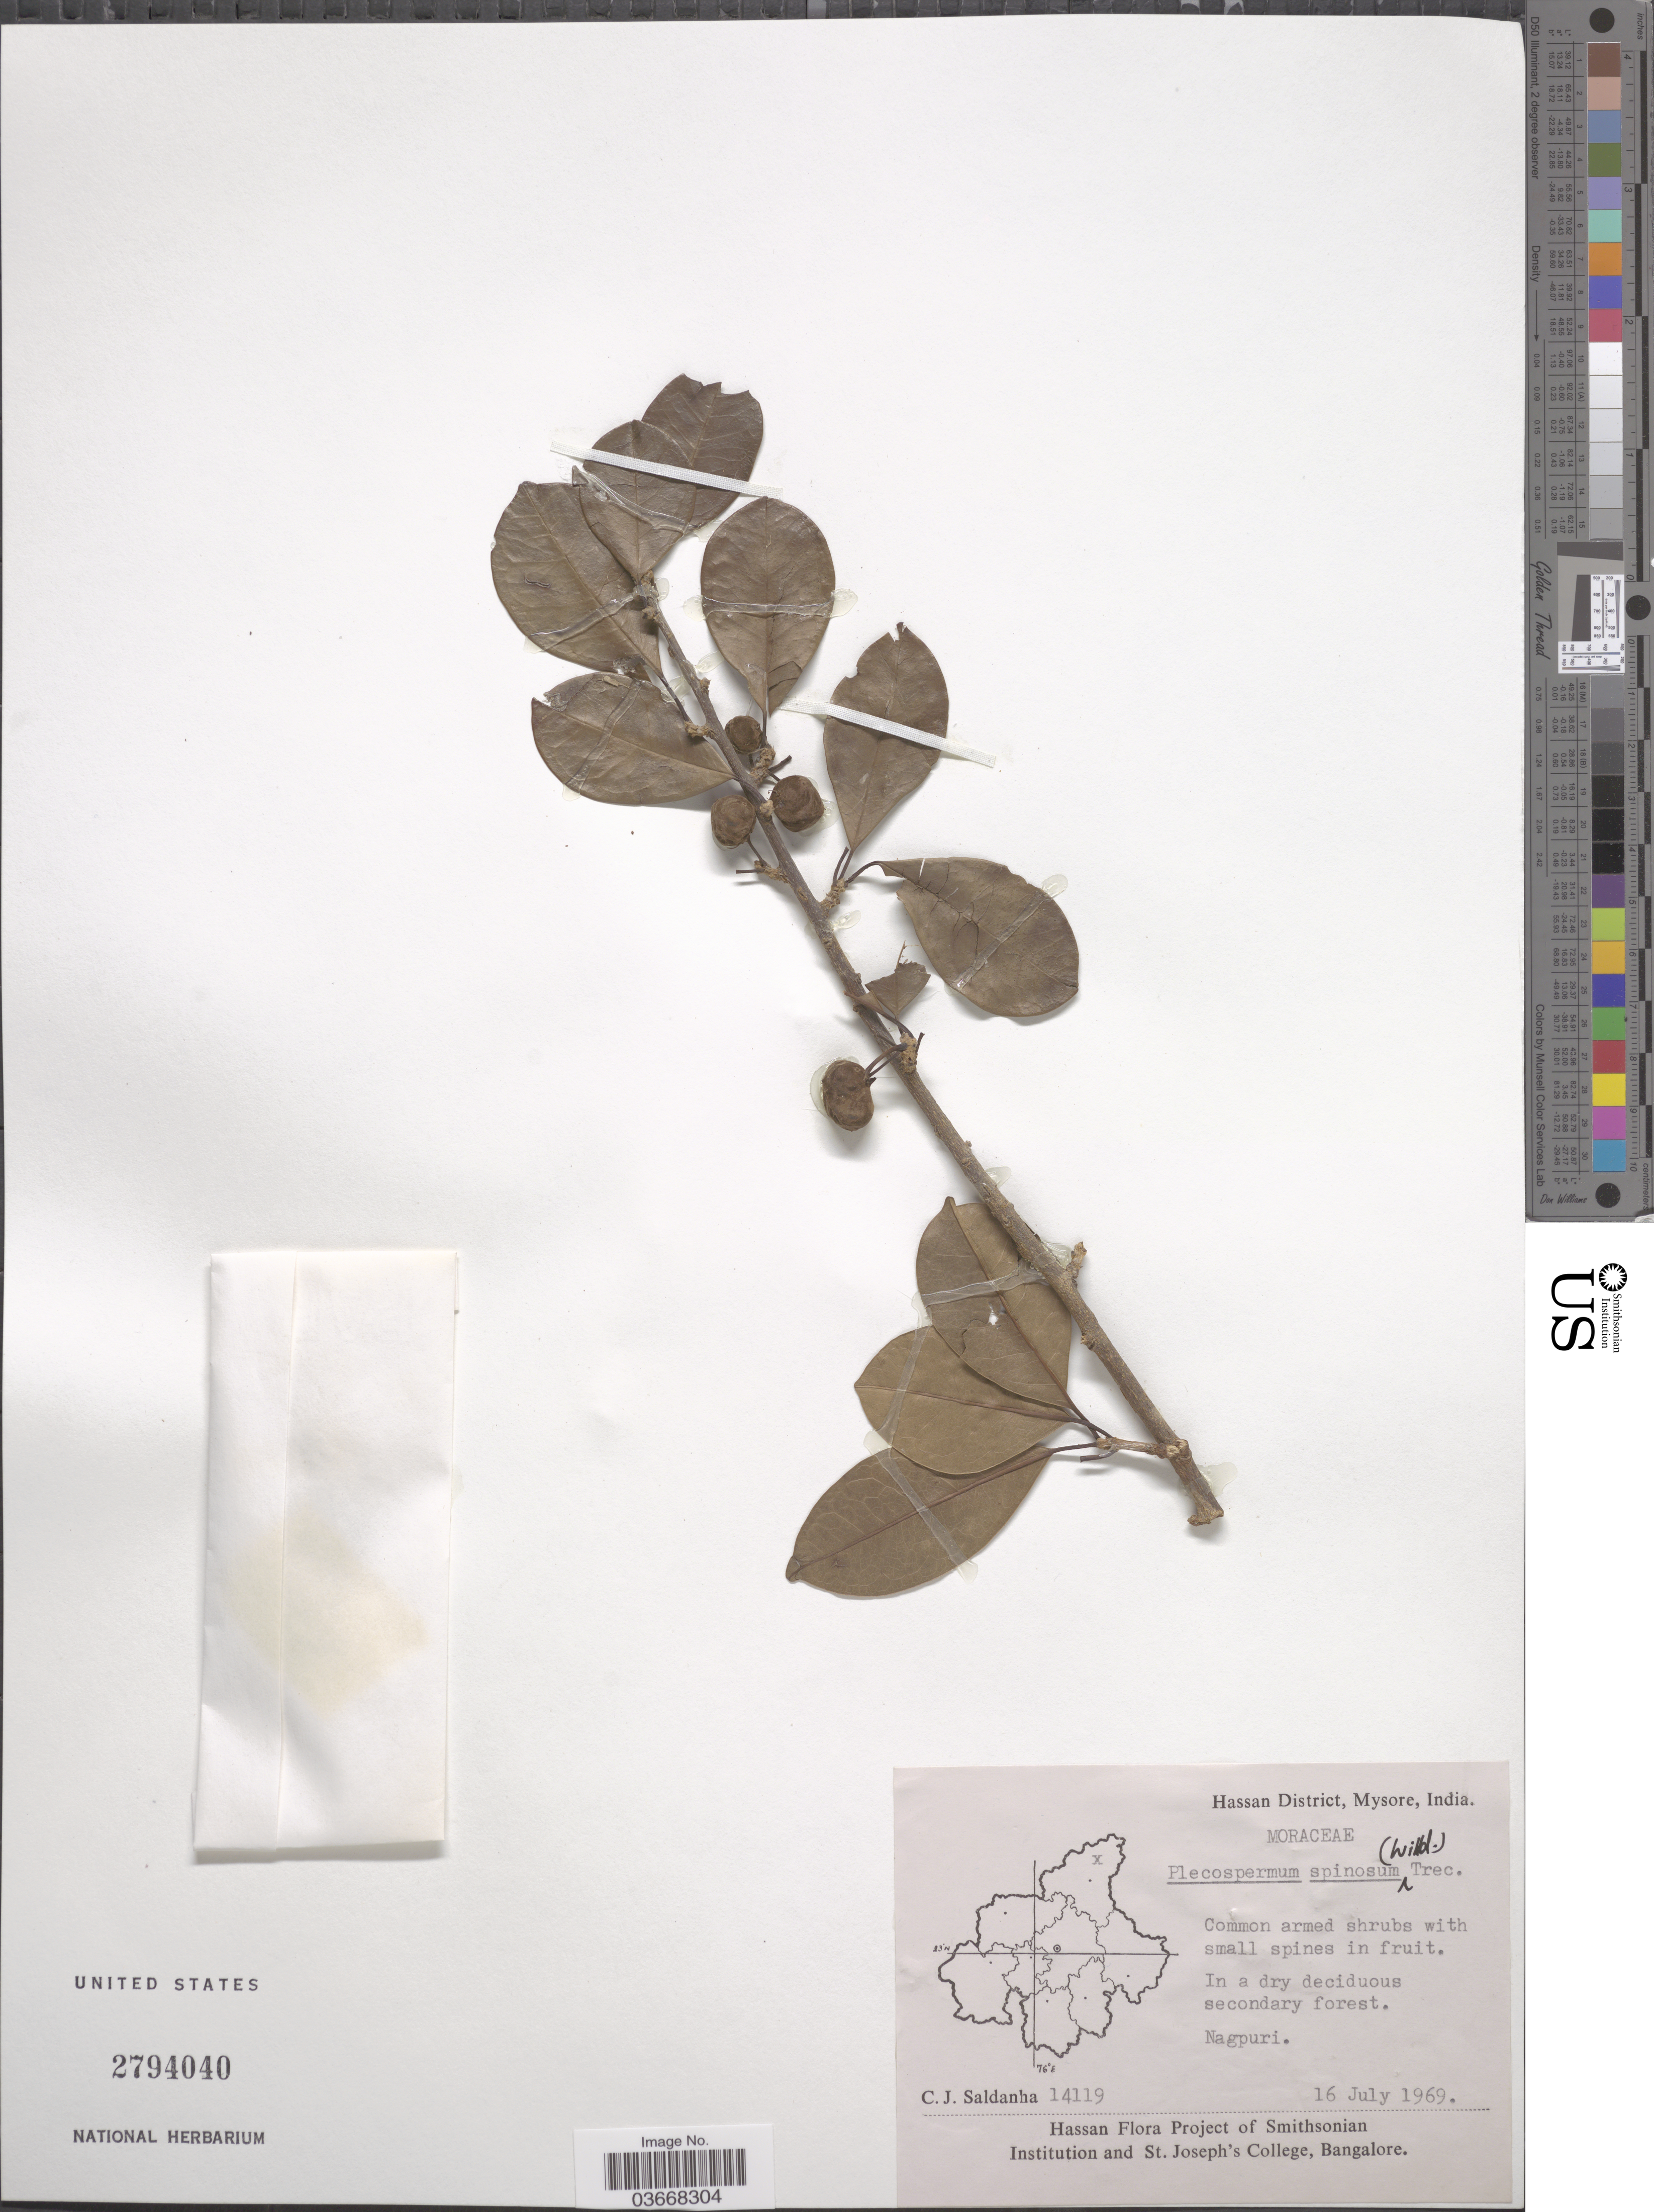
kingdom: Plantae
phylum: Tracheophyta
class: Magnoliopsida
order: Rosales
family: Moraceae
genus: Maclura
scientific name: Maclura spinosa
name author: (Willd.) C.C. Berg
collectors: C. J. Saldanha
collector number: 14119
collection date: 1969-07-16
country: India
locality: Hassan District, Mysore. Nagpuri.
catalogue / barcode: US 2794040